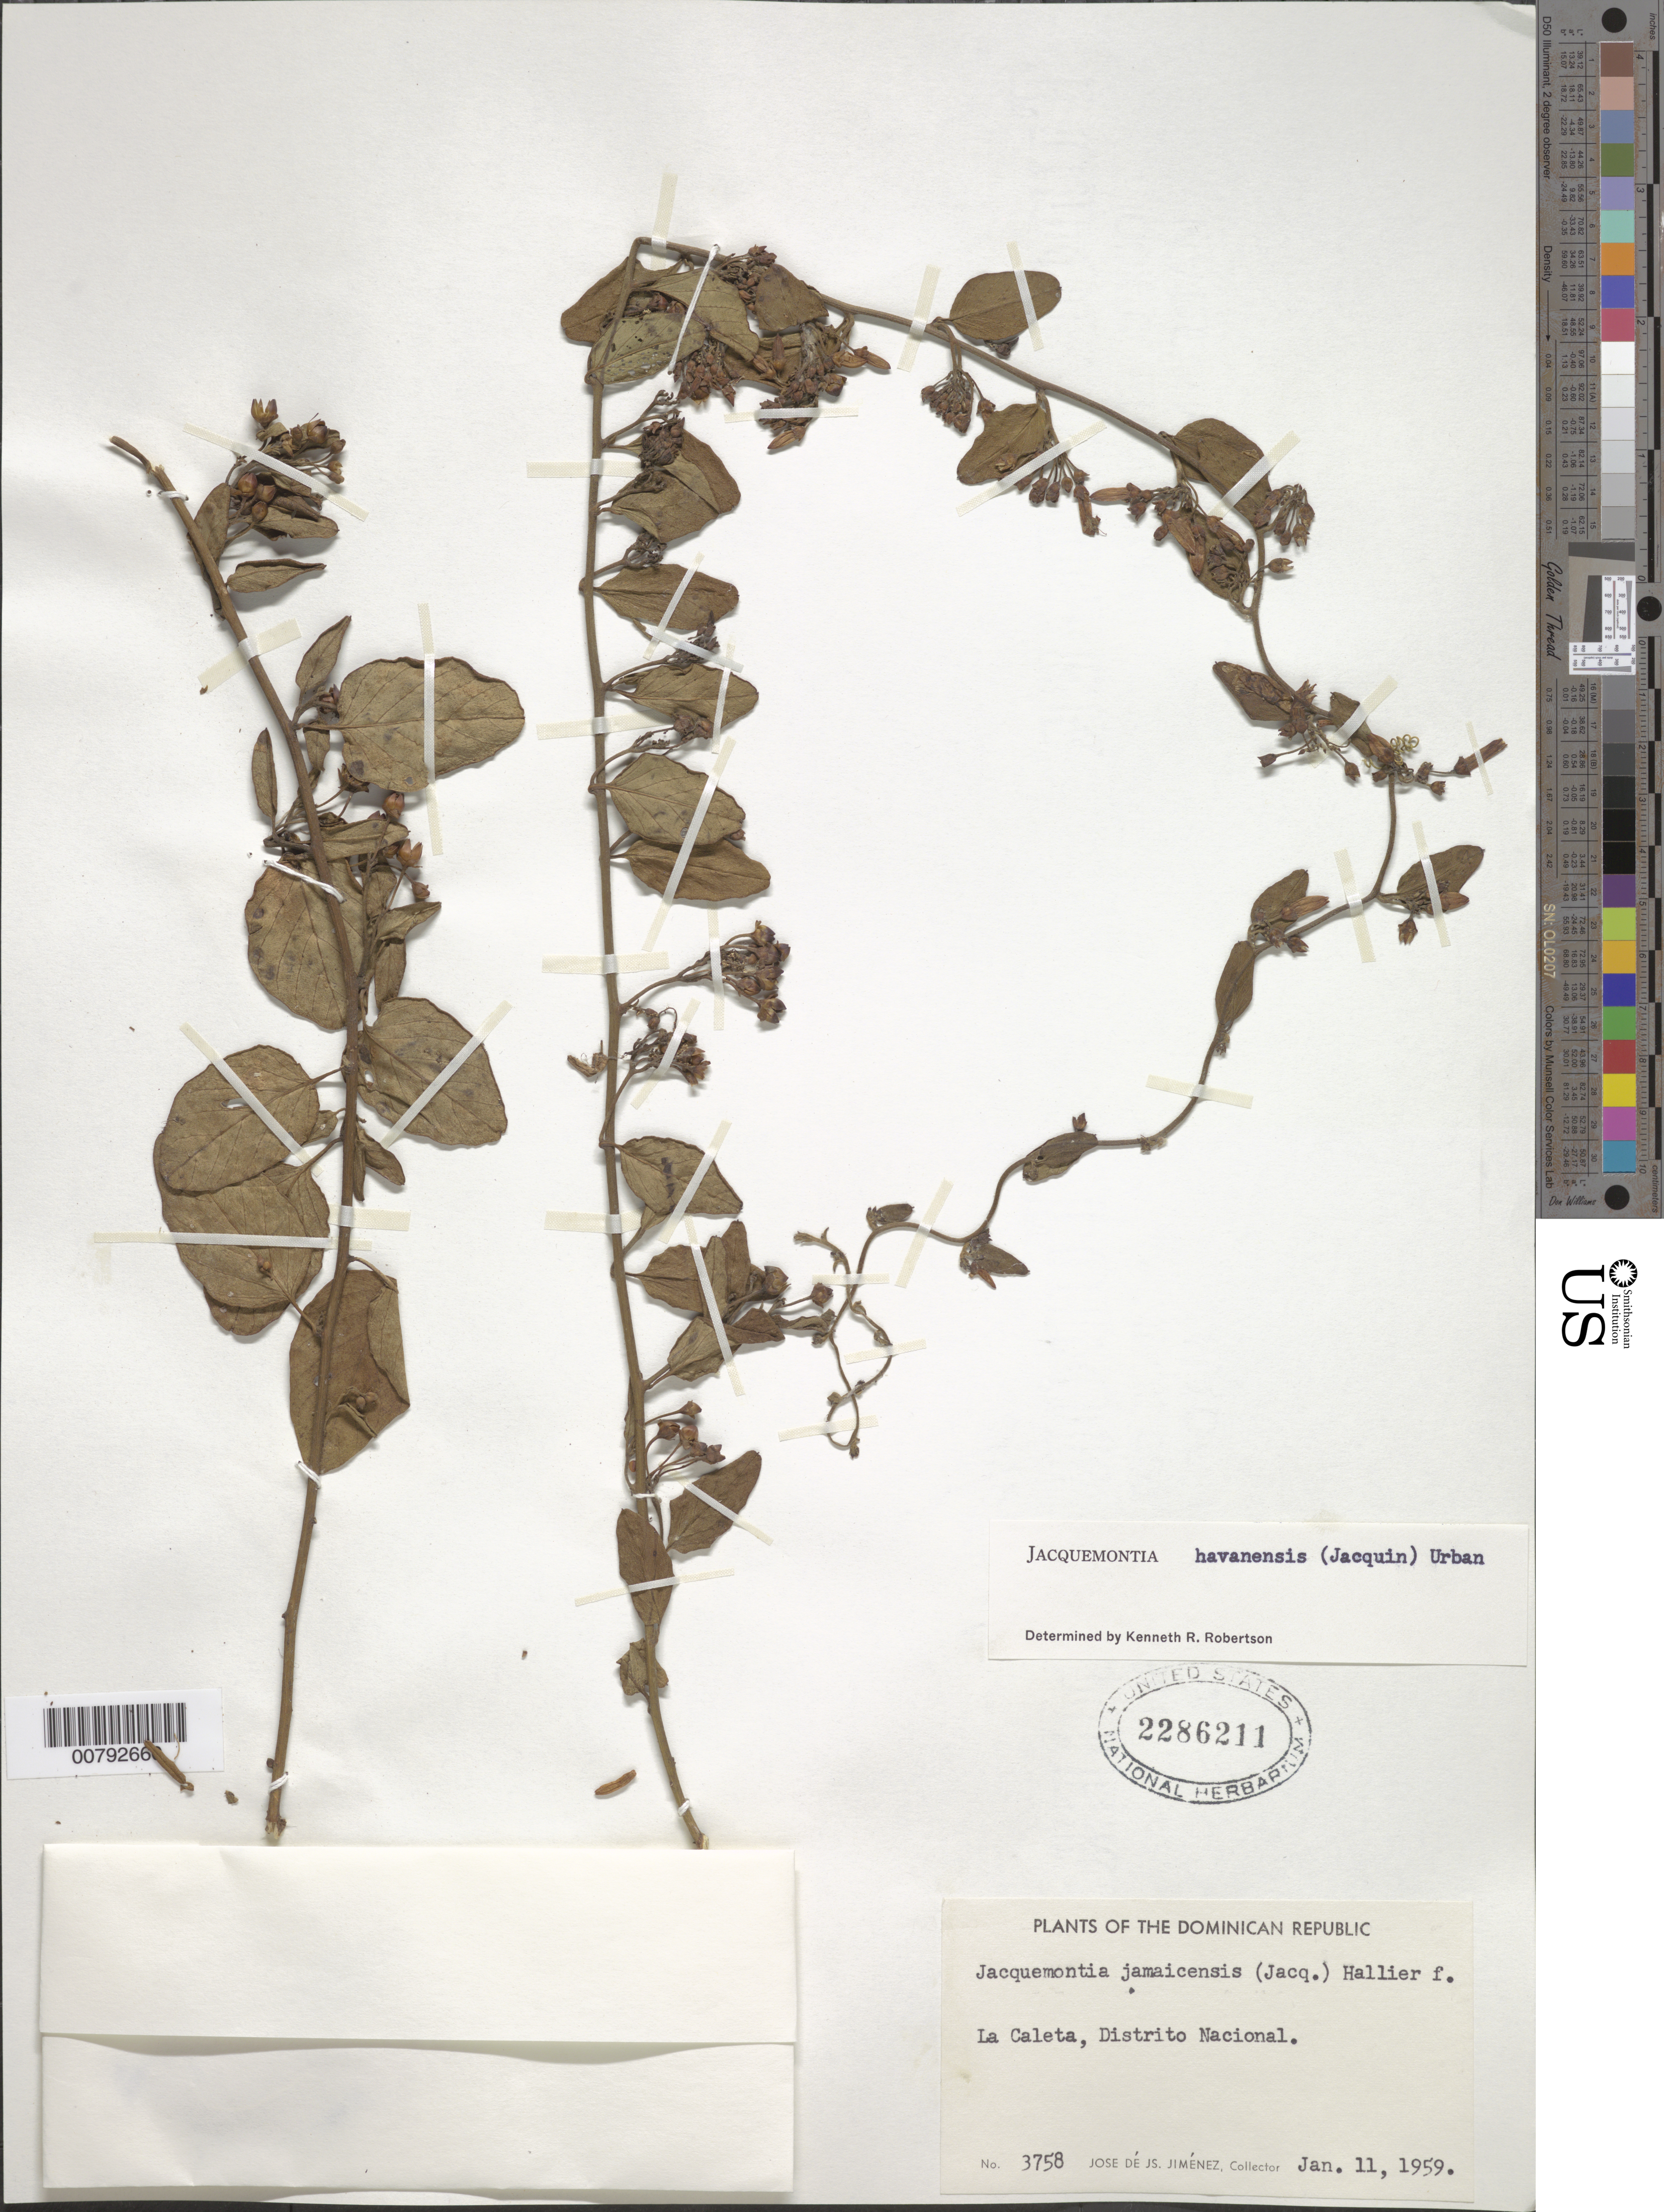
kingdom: Plantae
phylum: Tracheophyta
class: Magnoliopsida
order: Solanales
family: Convolvulaceae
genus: Jacquemontia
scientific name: Jacquemontia havanensis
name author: (Jacq.) Urb.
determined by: Robertson, K. R.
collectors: J. J. Jiménez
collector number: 3758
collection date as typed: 11 Jan 1959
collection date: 1959-01-11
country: Dominican Republic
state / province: Distrito Nacional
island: Hispaniola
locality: La Caleta.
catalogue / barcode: US 2286211